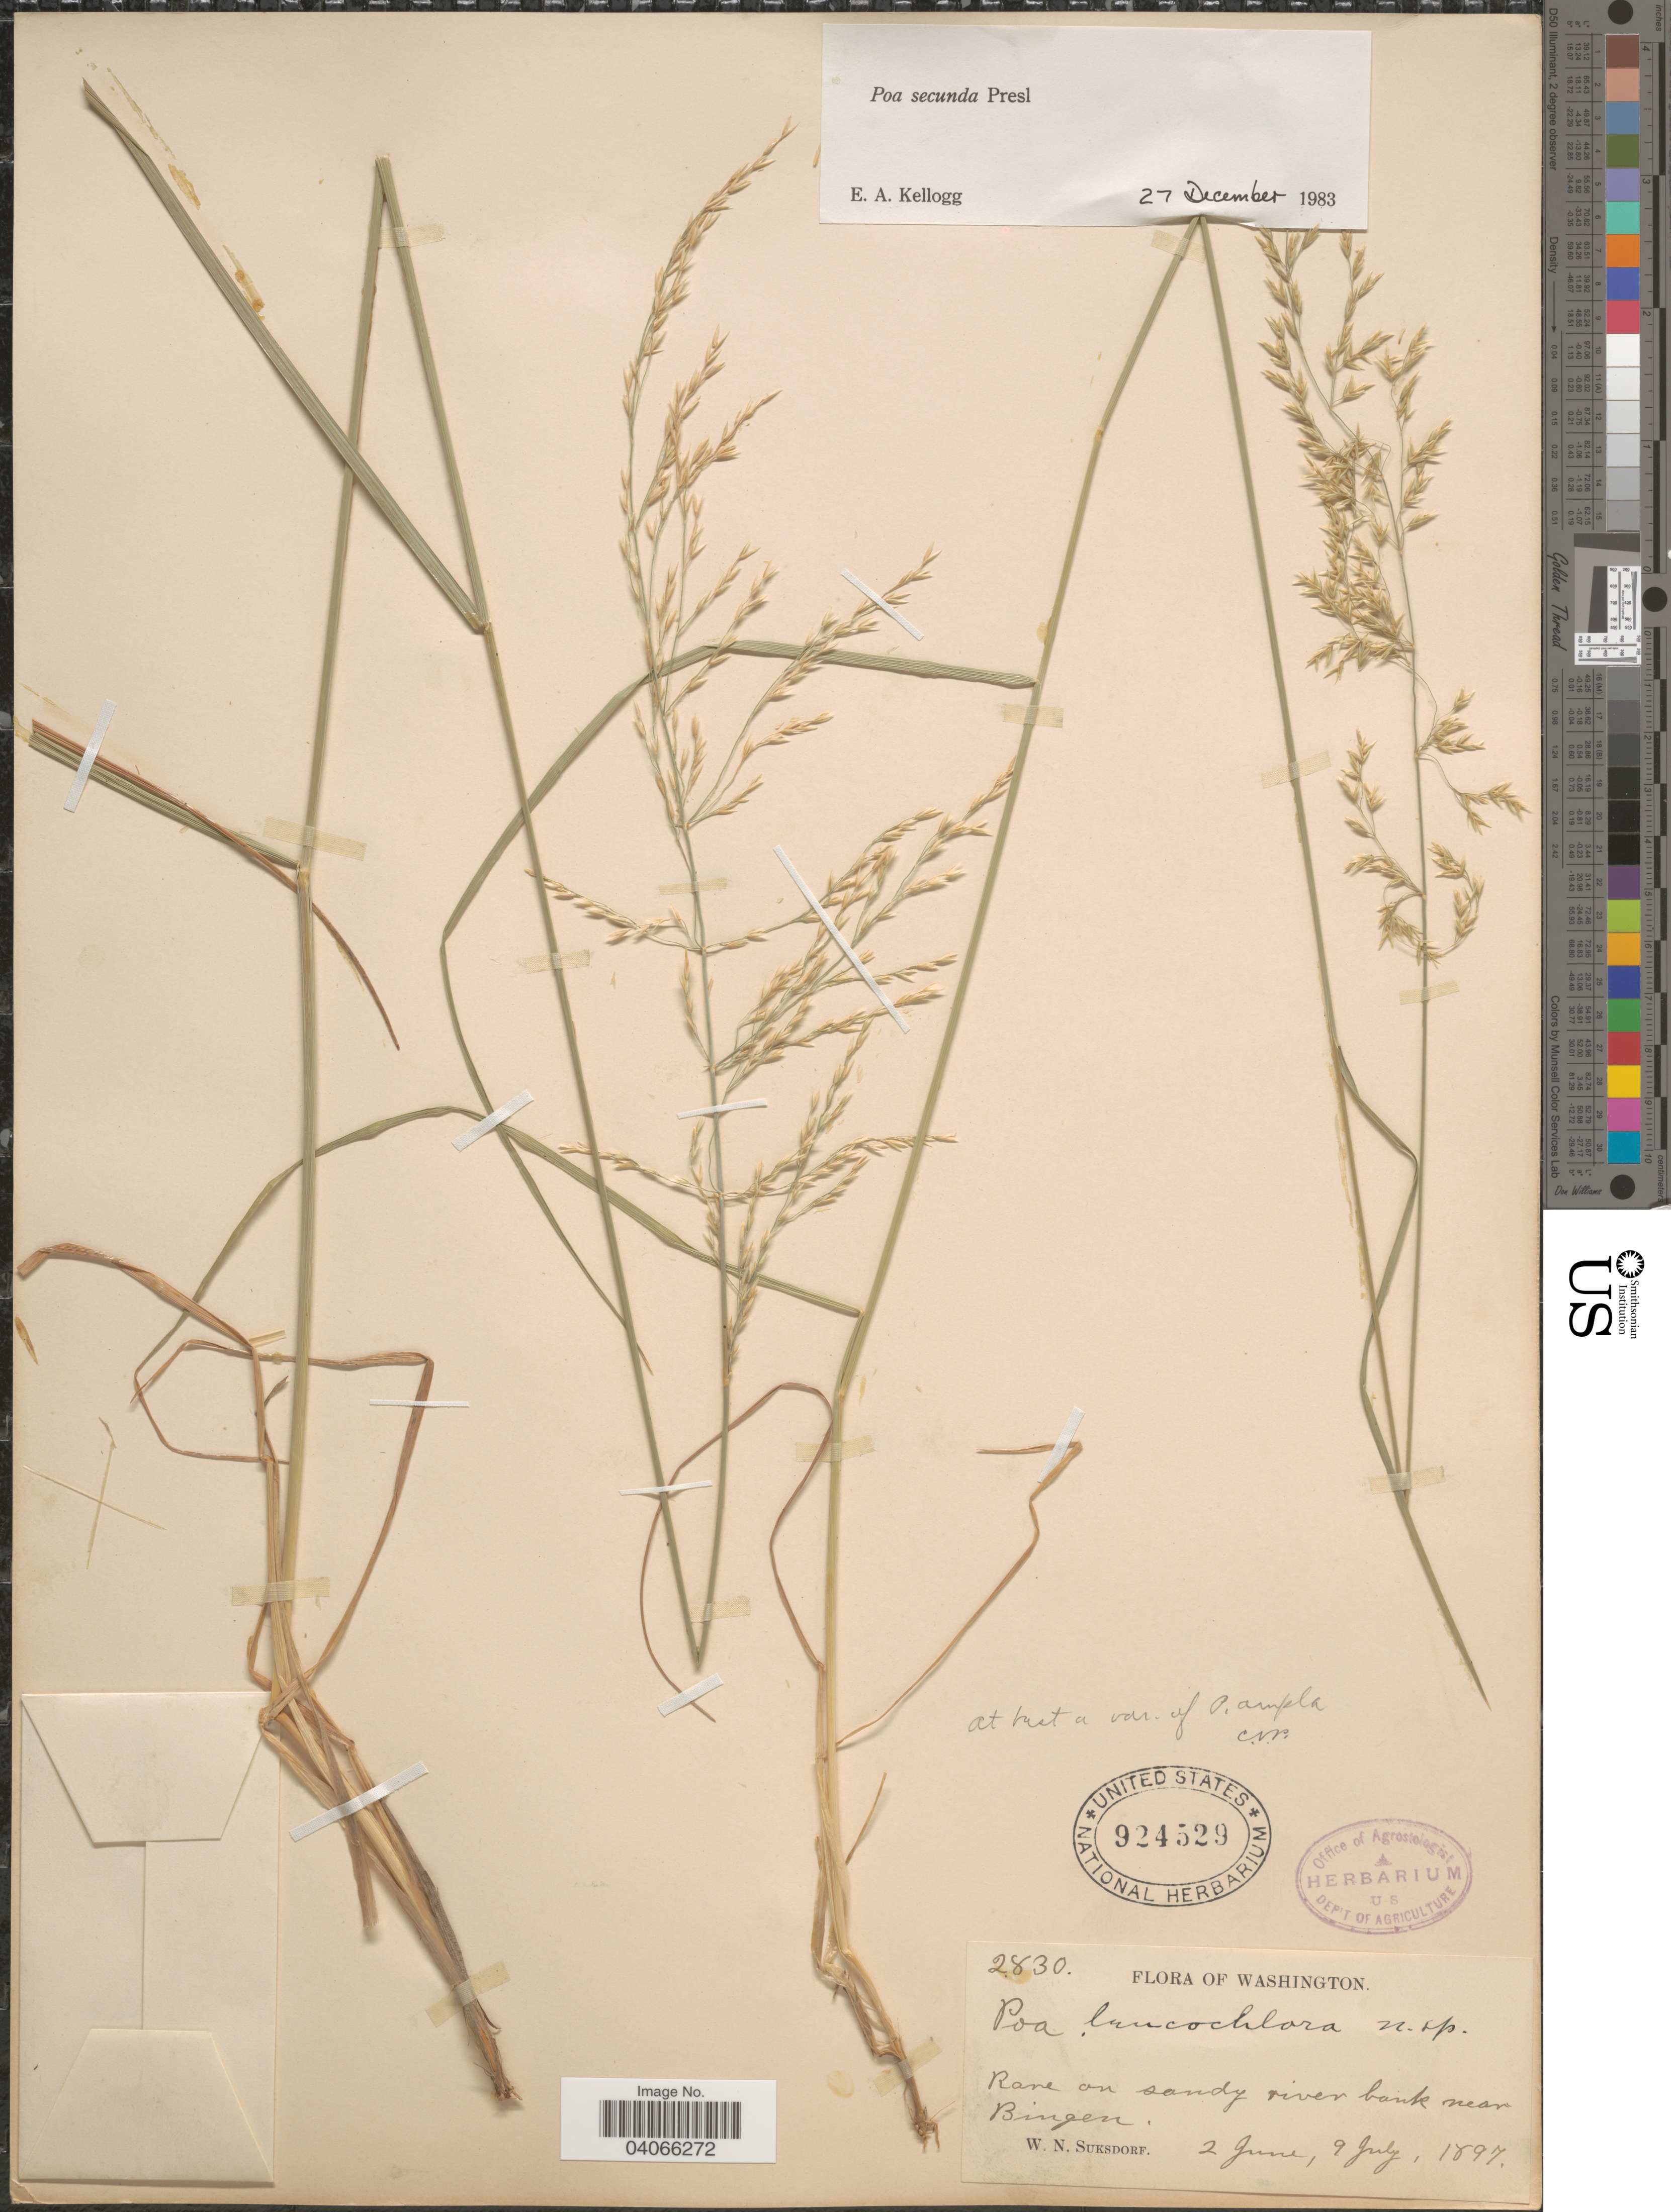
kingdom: Plantae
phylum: Tracheophyta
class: Liliopsida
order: Poales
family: Poaceae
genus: Poa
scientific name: Poa secunda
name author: J. Presl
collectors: W. N. Suksdorf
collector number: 2830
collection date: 1897-06-02/1897-07-09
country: United States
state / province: Washington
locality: Rare on sandy river bank near Bingen.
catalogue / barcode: US 924529